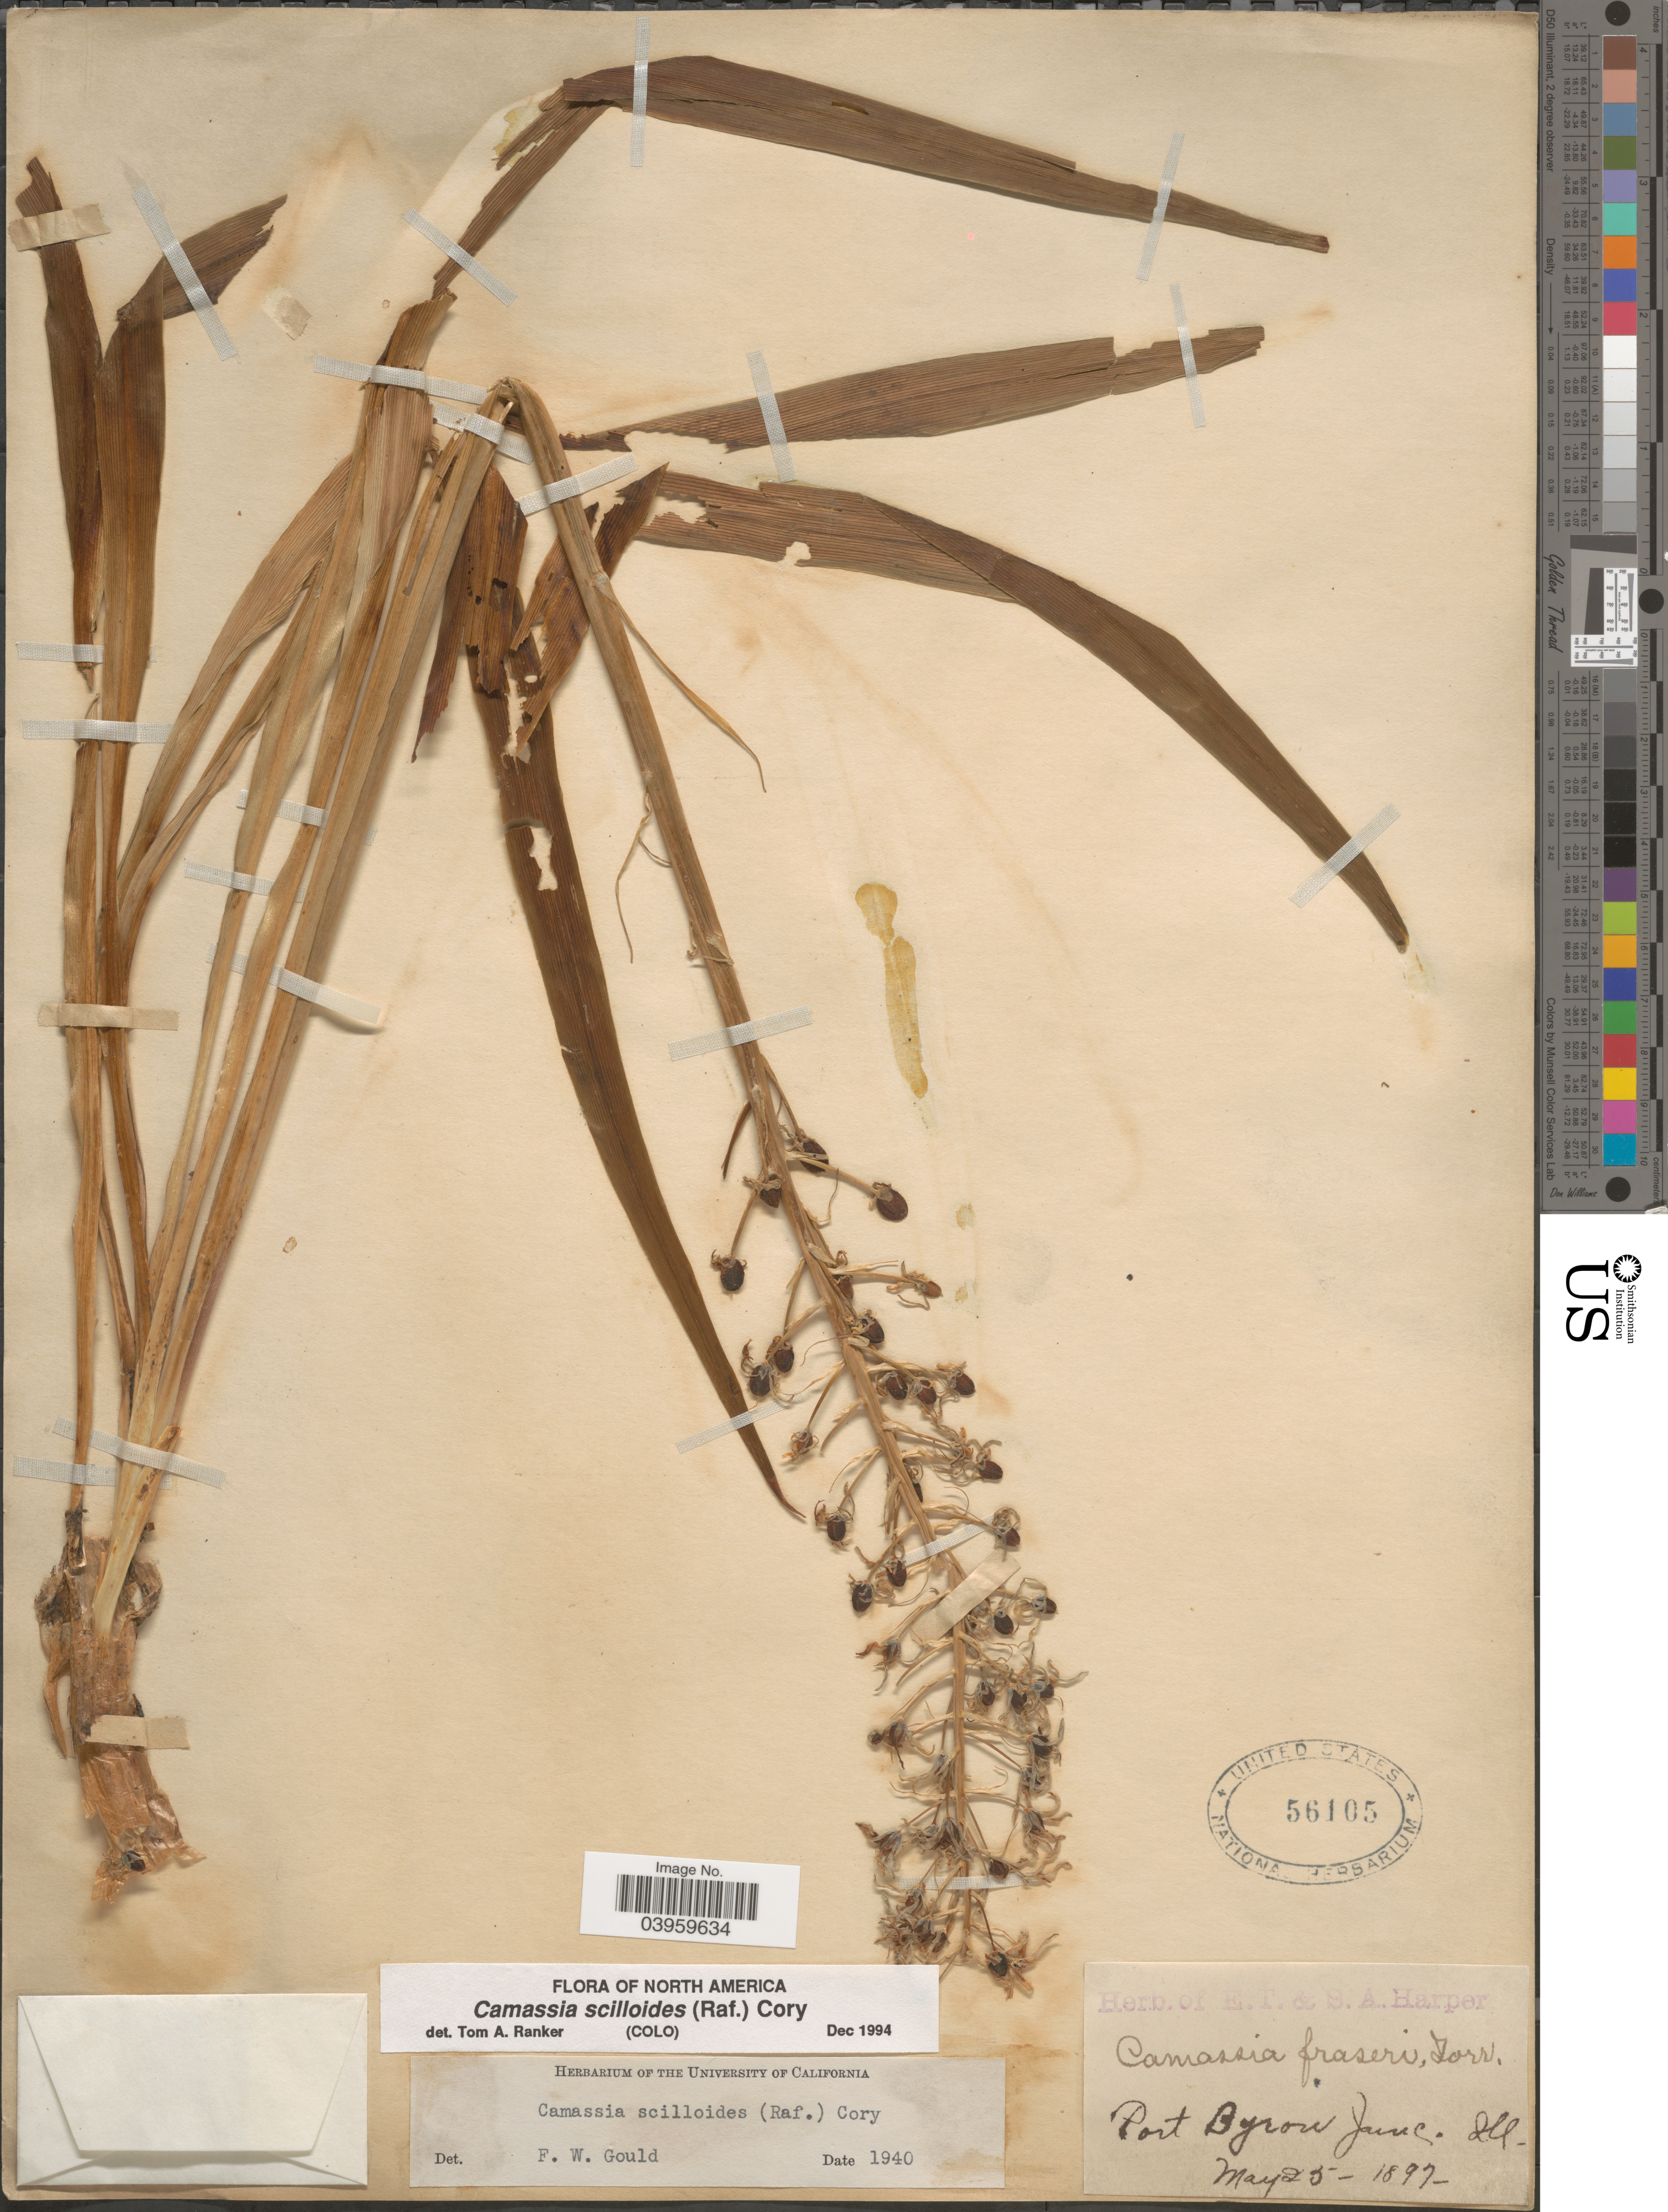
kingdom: Plantae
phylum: Tracheophyta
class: Liliopsida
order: Asparagales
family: Asparagaceae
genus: Camassia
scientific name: Camassia scilloides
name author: (Raf.) Cory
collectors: ex herb. E. T. & S. A. Harper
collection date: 1897-05-25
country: United States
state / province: Illinois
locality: Port Byron Junc.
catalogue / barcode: US 56105